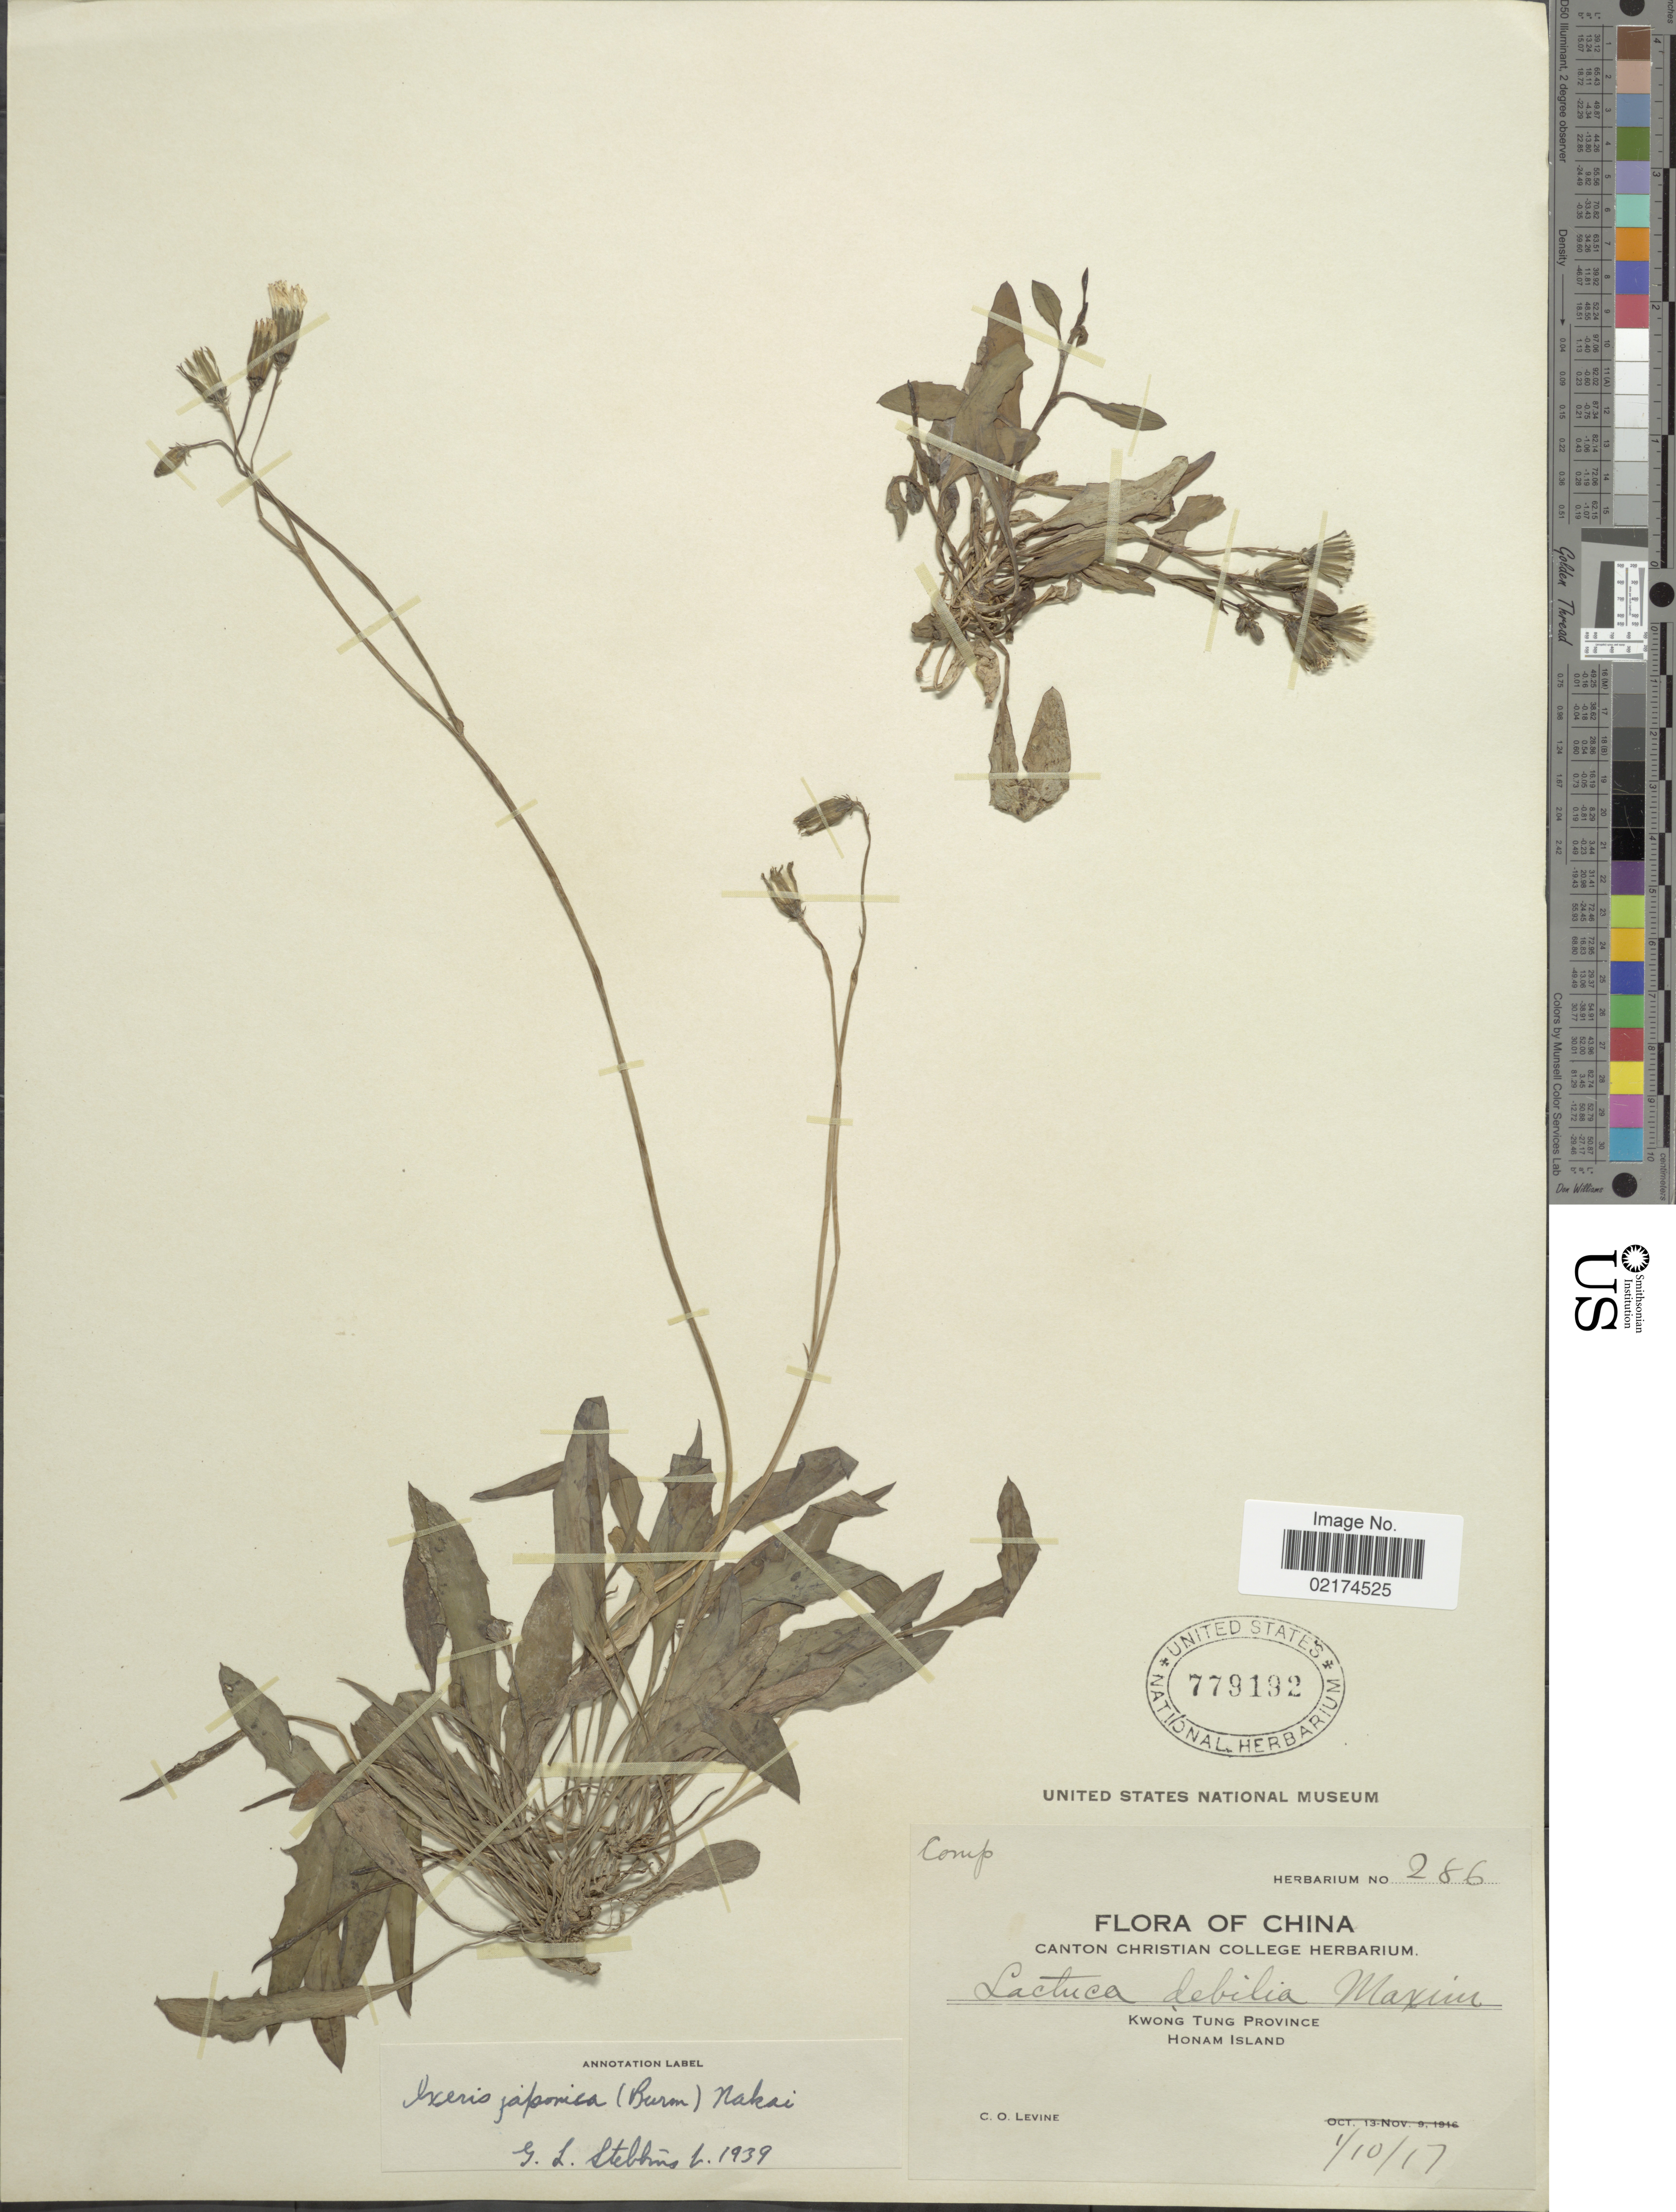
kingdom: Plantae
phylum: Tracheophyta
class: Magnoliopsida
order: Asterales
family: Asteraceae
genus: Ixeris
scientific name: Ixeris debilis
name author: (Thunb.) A. Gray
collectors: C. O. Levine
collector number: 286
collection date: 1917-10-01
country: China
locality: Kwong Tung Province, Honam Island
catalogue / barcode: US 779192